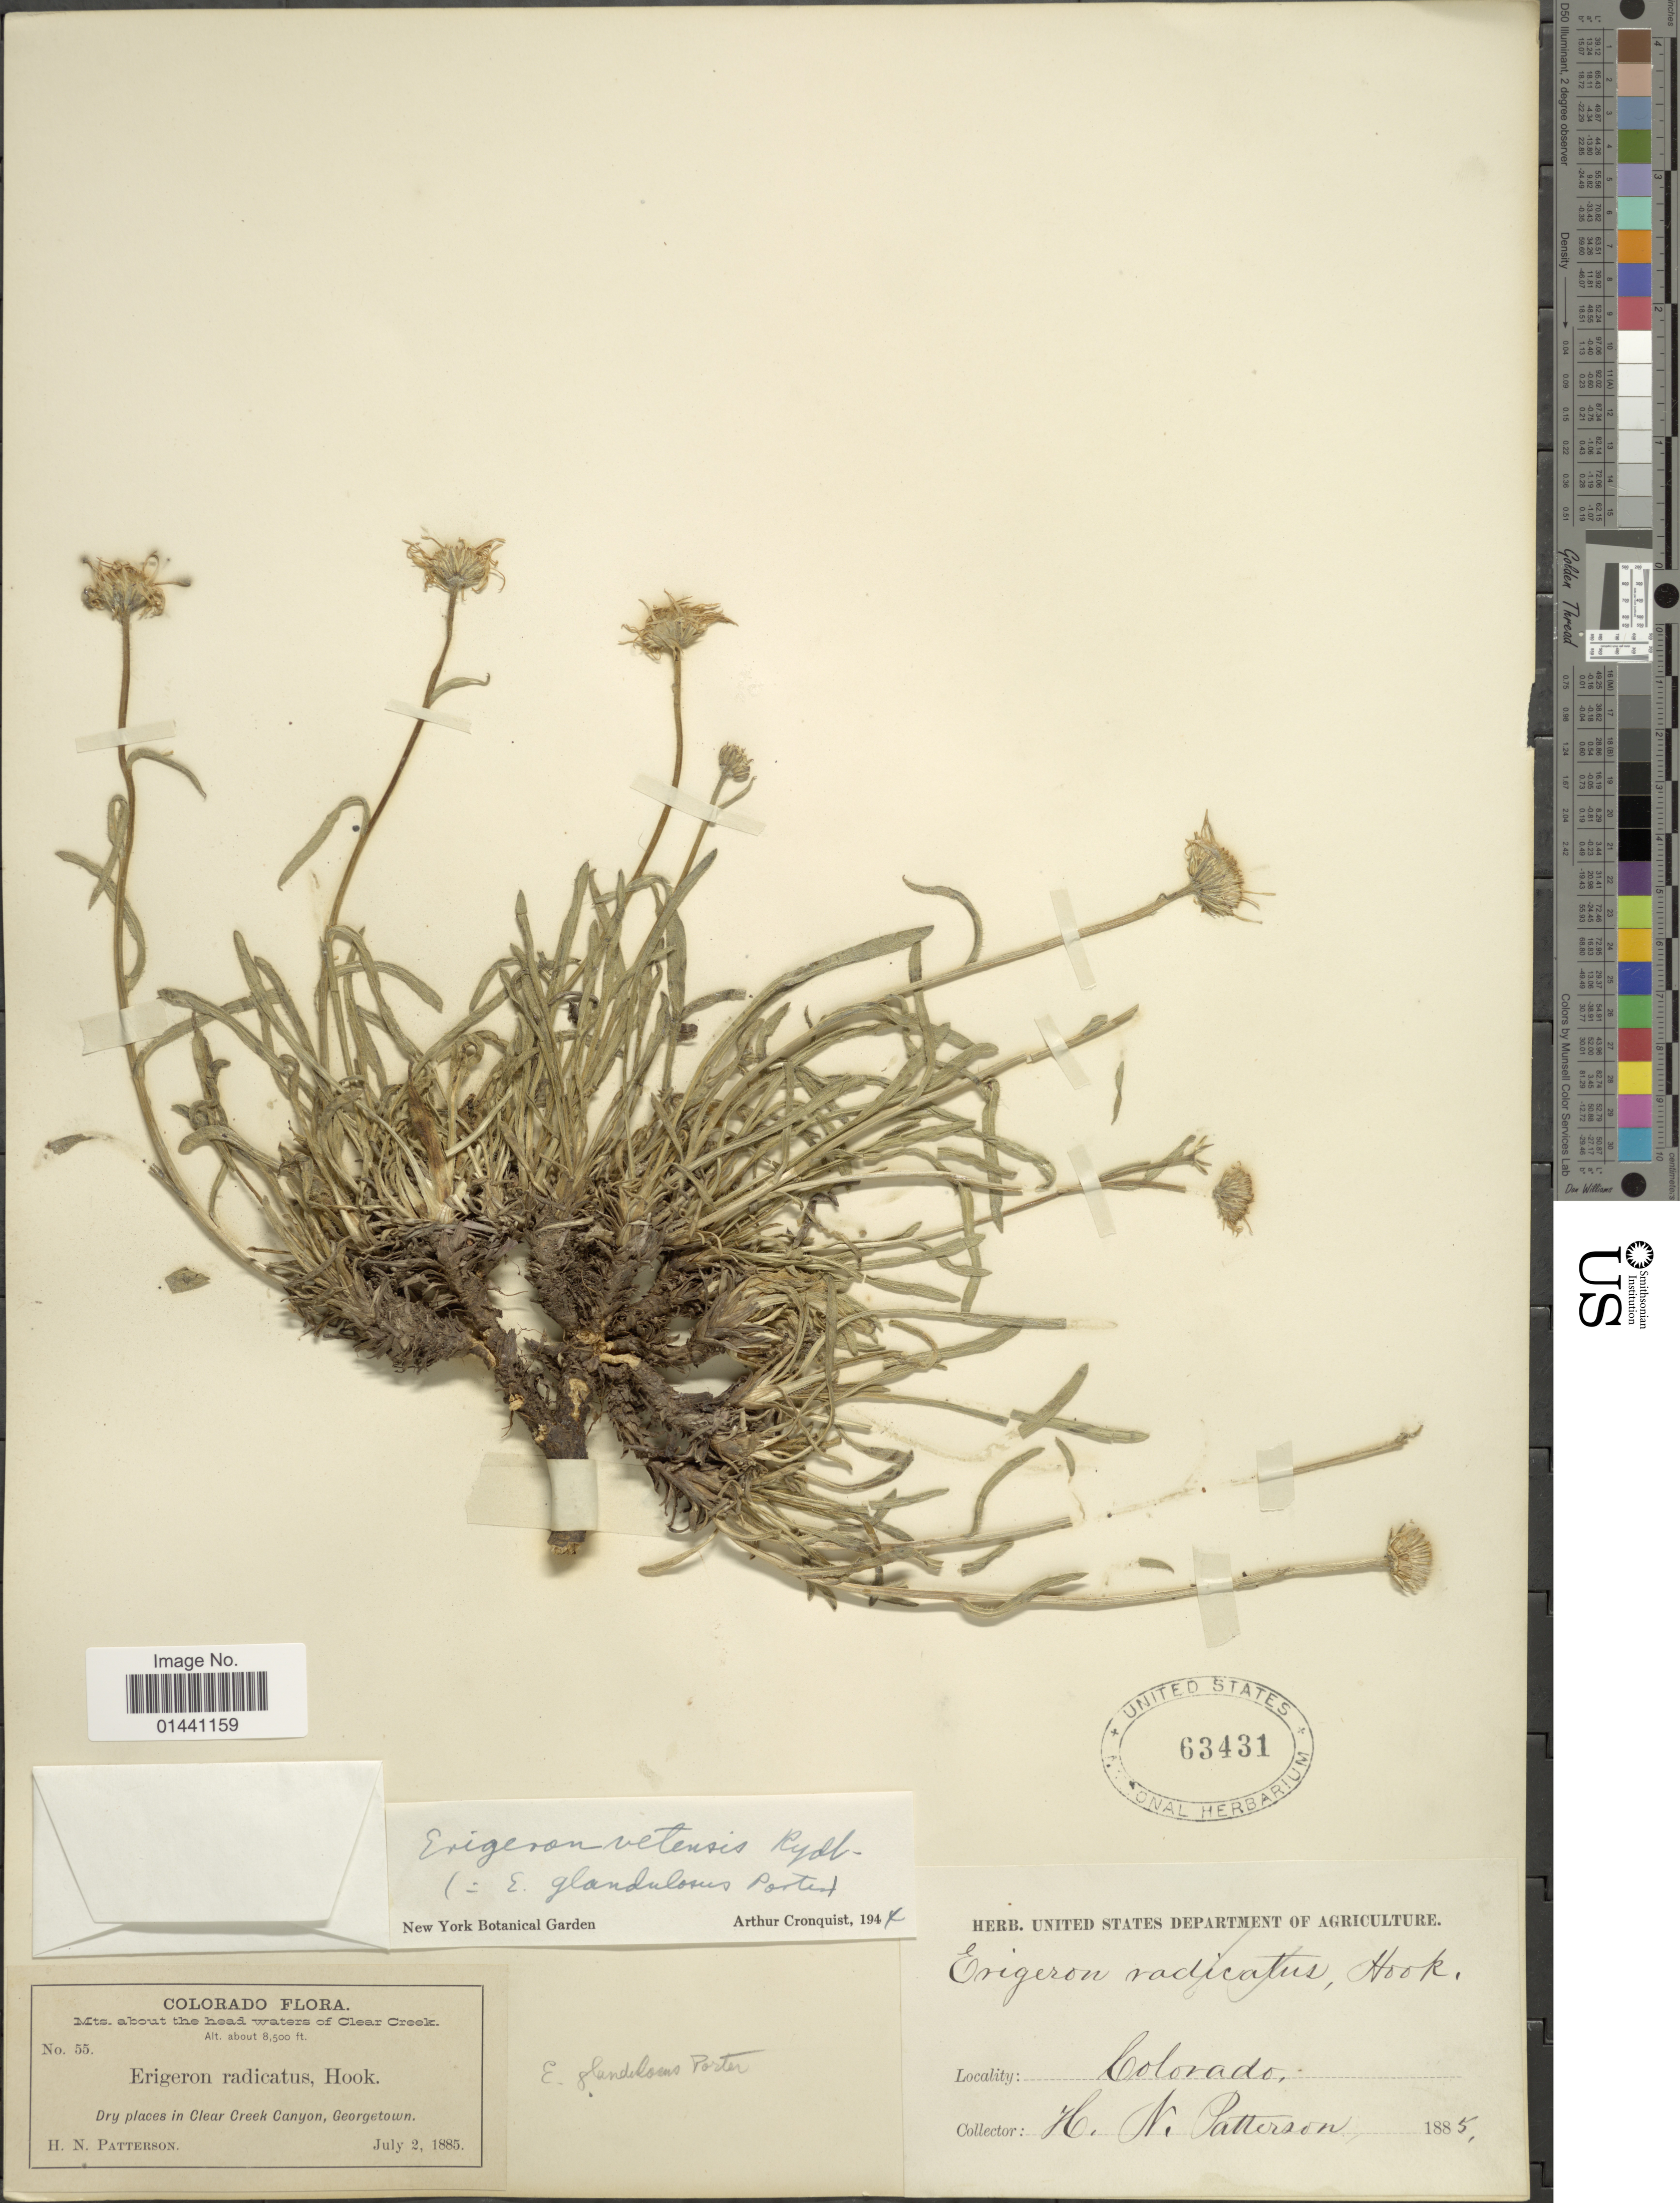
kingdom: Plantae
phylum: Tracheophyta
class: Magnoliopsida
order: Asterales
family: Asteraceae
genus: Erigeron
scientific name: Erigeron vetensis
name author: Rydb.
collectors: H. N. Patterson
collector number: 55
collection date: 1885-07-02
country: United States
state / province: Colorado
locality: Mts. about the head waters of Clear Creek, dry places in Clear Creek Canyon, Georgetown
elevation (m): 2591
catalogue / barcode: US 63431